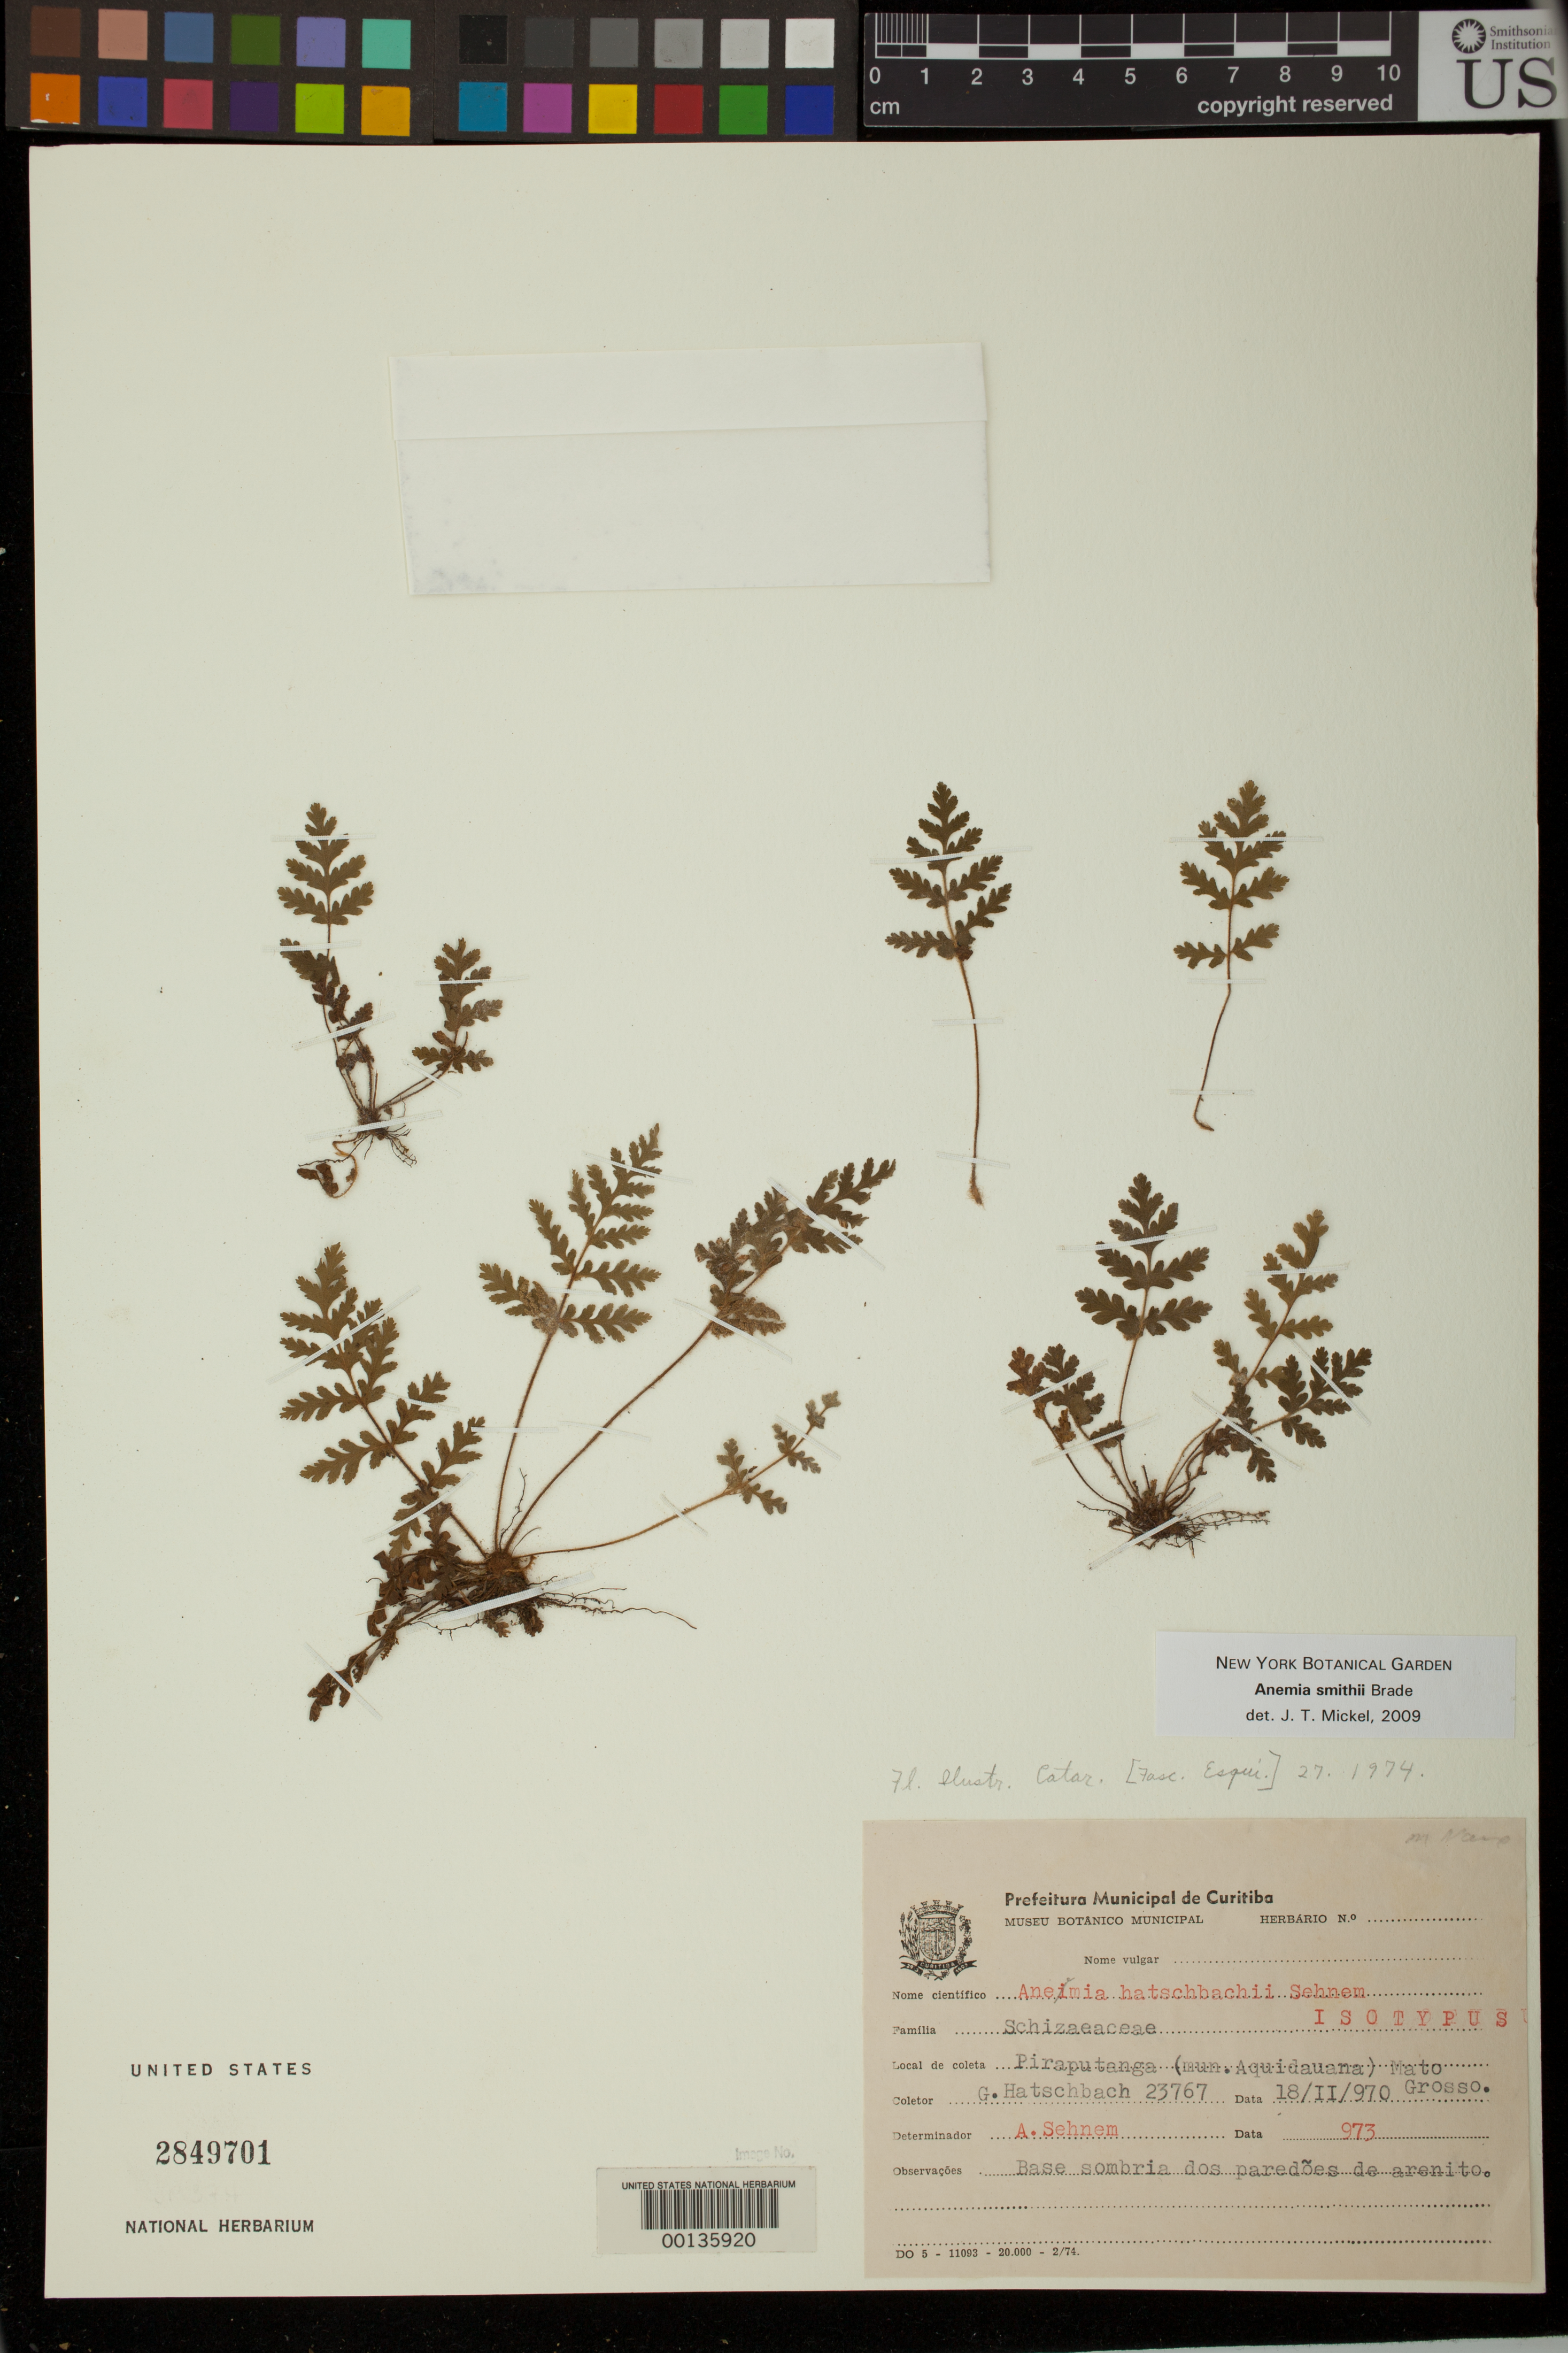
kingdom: Plantae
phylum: Tracheophyta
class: Polypodiopsida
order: Schizaeales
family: Anemiaceae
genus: Anemia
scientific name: Anemia hatschbachii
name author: Sehnem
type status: Isotype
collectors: G. Hatschbach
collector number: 23767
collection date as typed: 18 Feb 1970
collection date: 1970-02-18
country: Brazil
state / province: Mato Grosso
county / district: Aquidauana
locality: Piraputanga.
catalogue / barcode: US 2849701